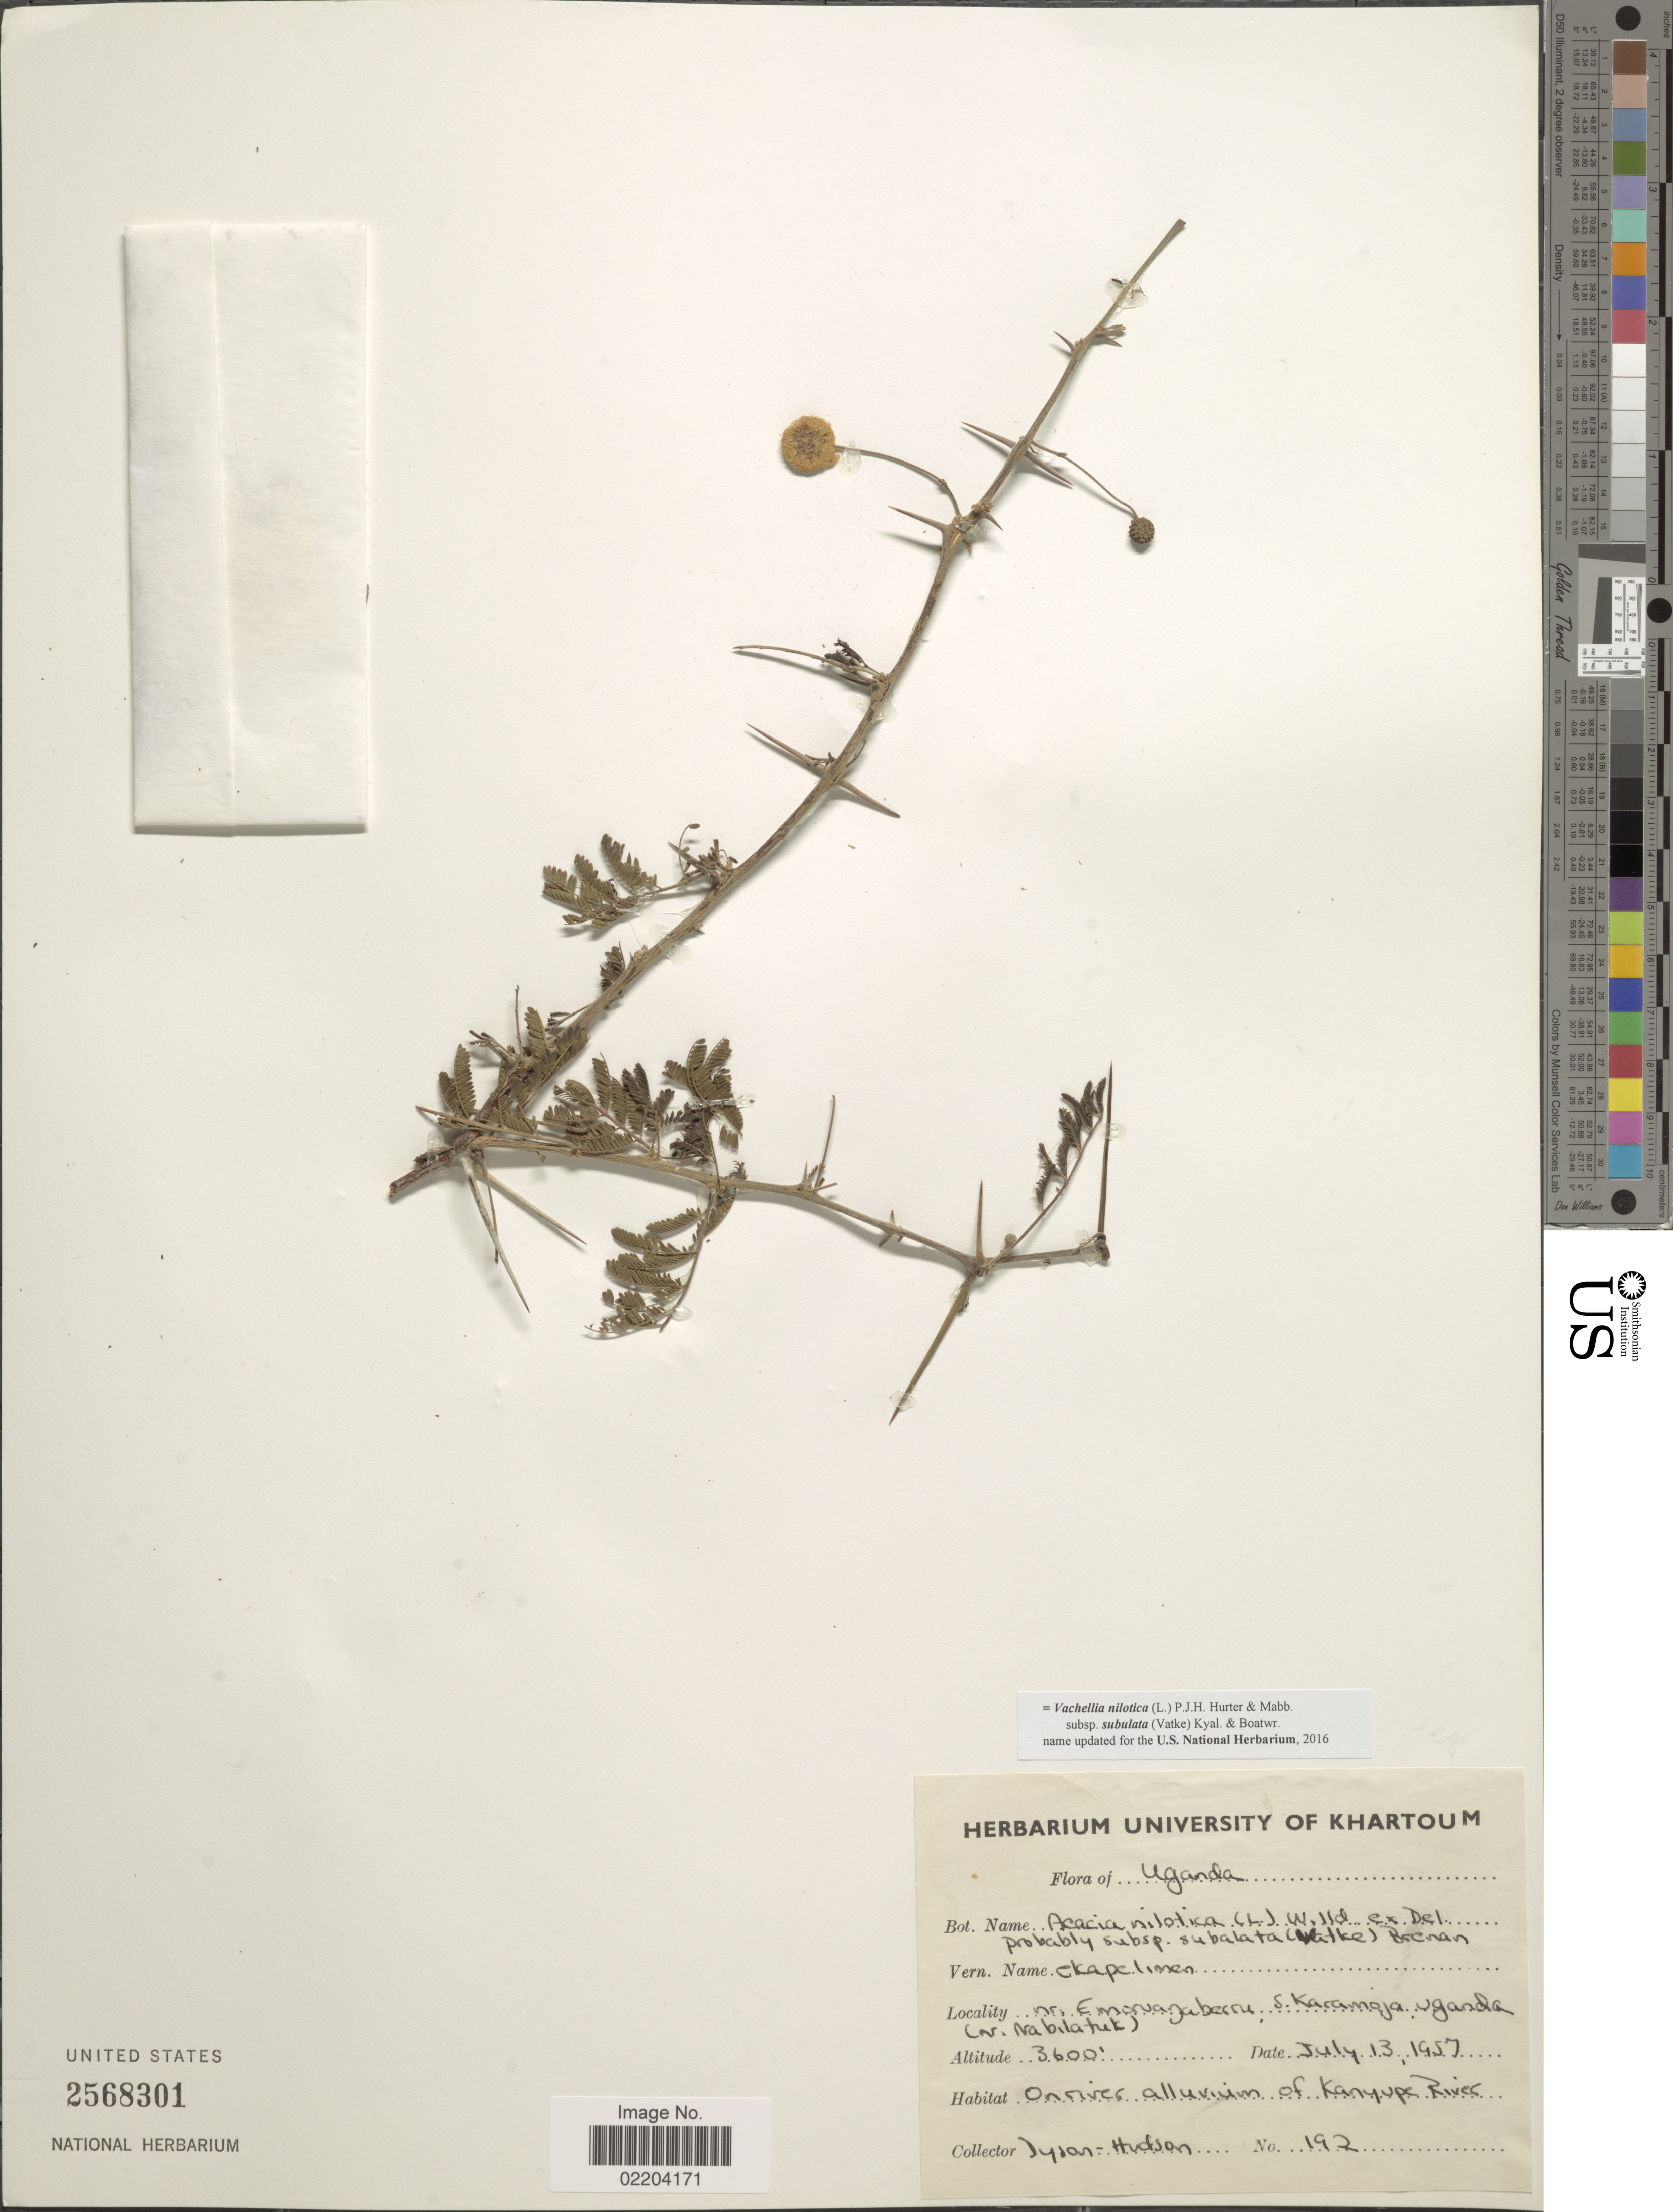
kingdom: Plantae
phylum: Tracheophyta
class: Magnoliopsida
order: Fabales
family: Fabaceae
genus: Vachellia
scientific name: Vachellia nilotica subsp. subalata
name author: (Vatke) Kyal. & Boatwr.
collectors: Dyson-Hudson, --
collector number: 192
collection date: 1957-07-13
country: Uganda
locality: Uganda. Nr. Emoruangaberru, S. Karamoja, Uganda (Nr. Nabilatut).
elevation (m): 1097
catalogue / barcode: US 2568301